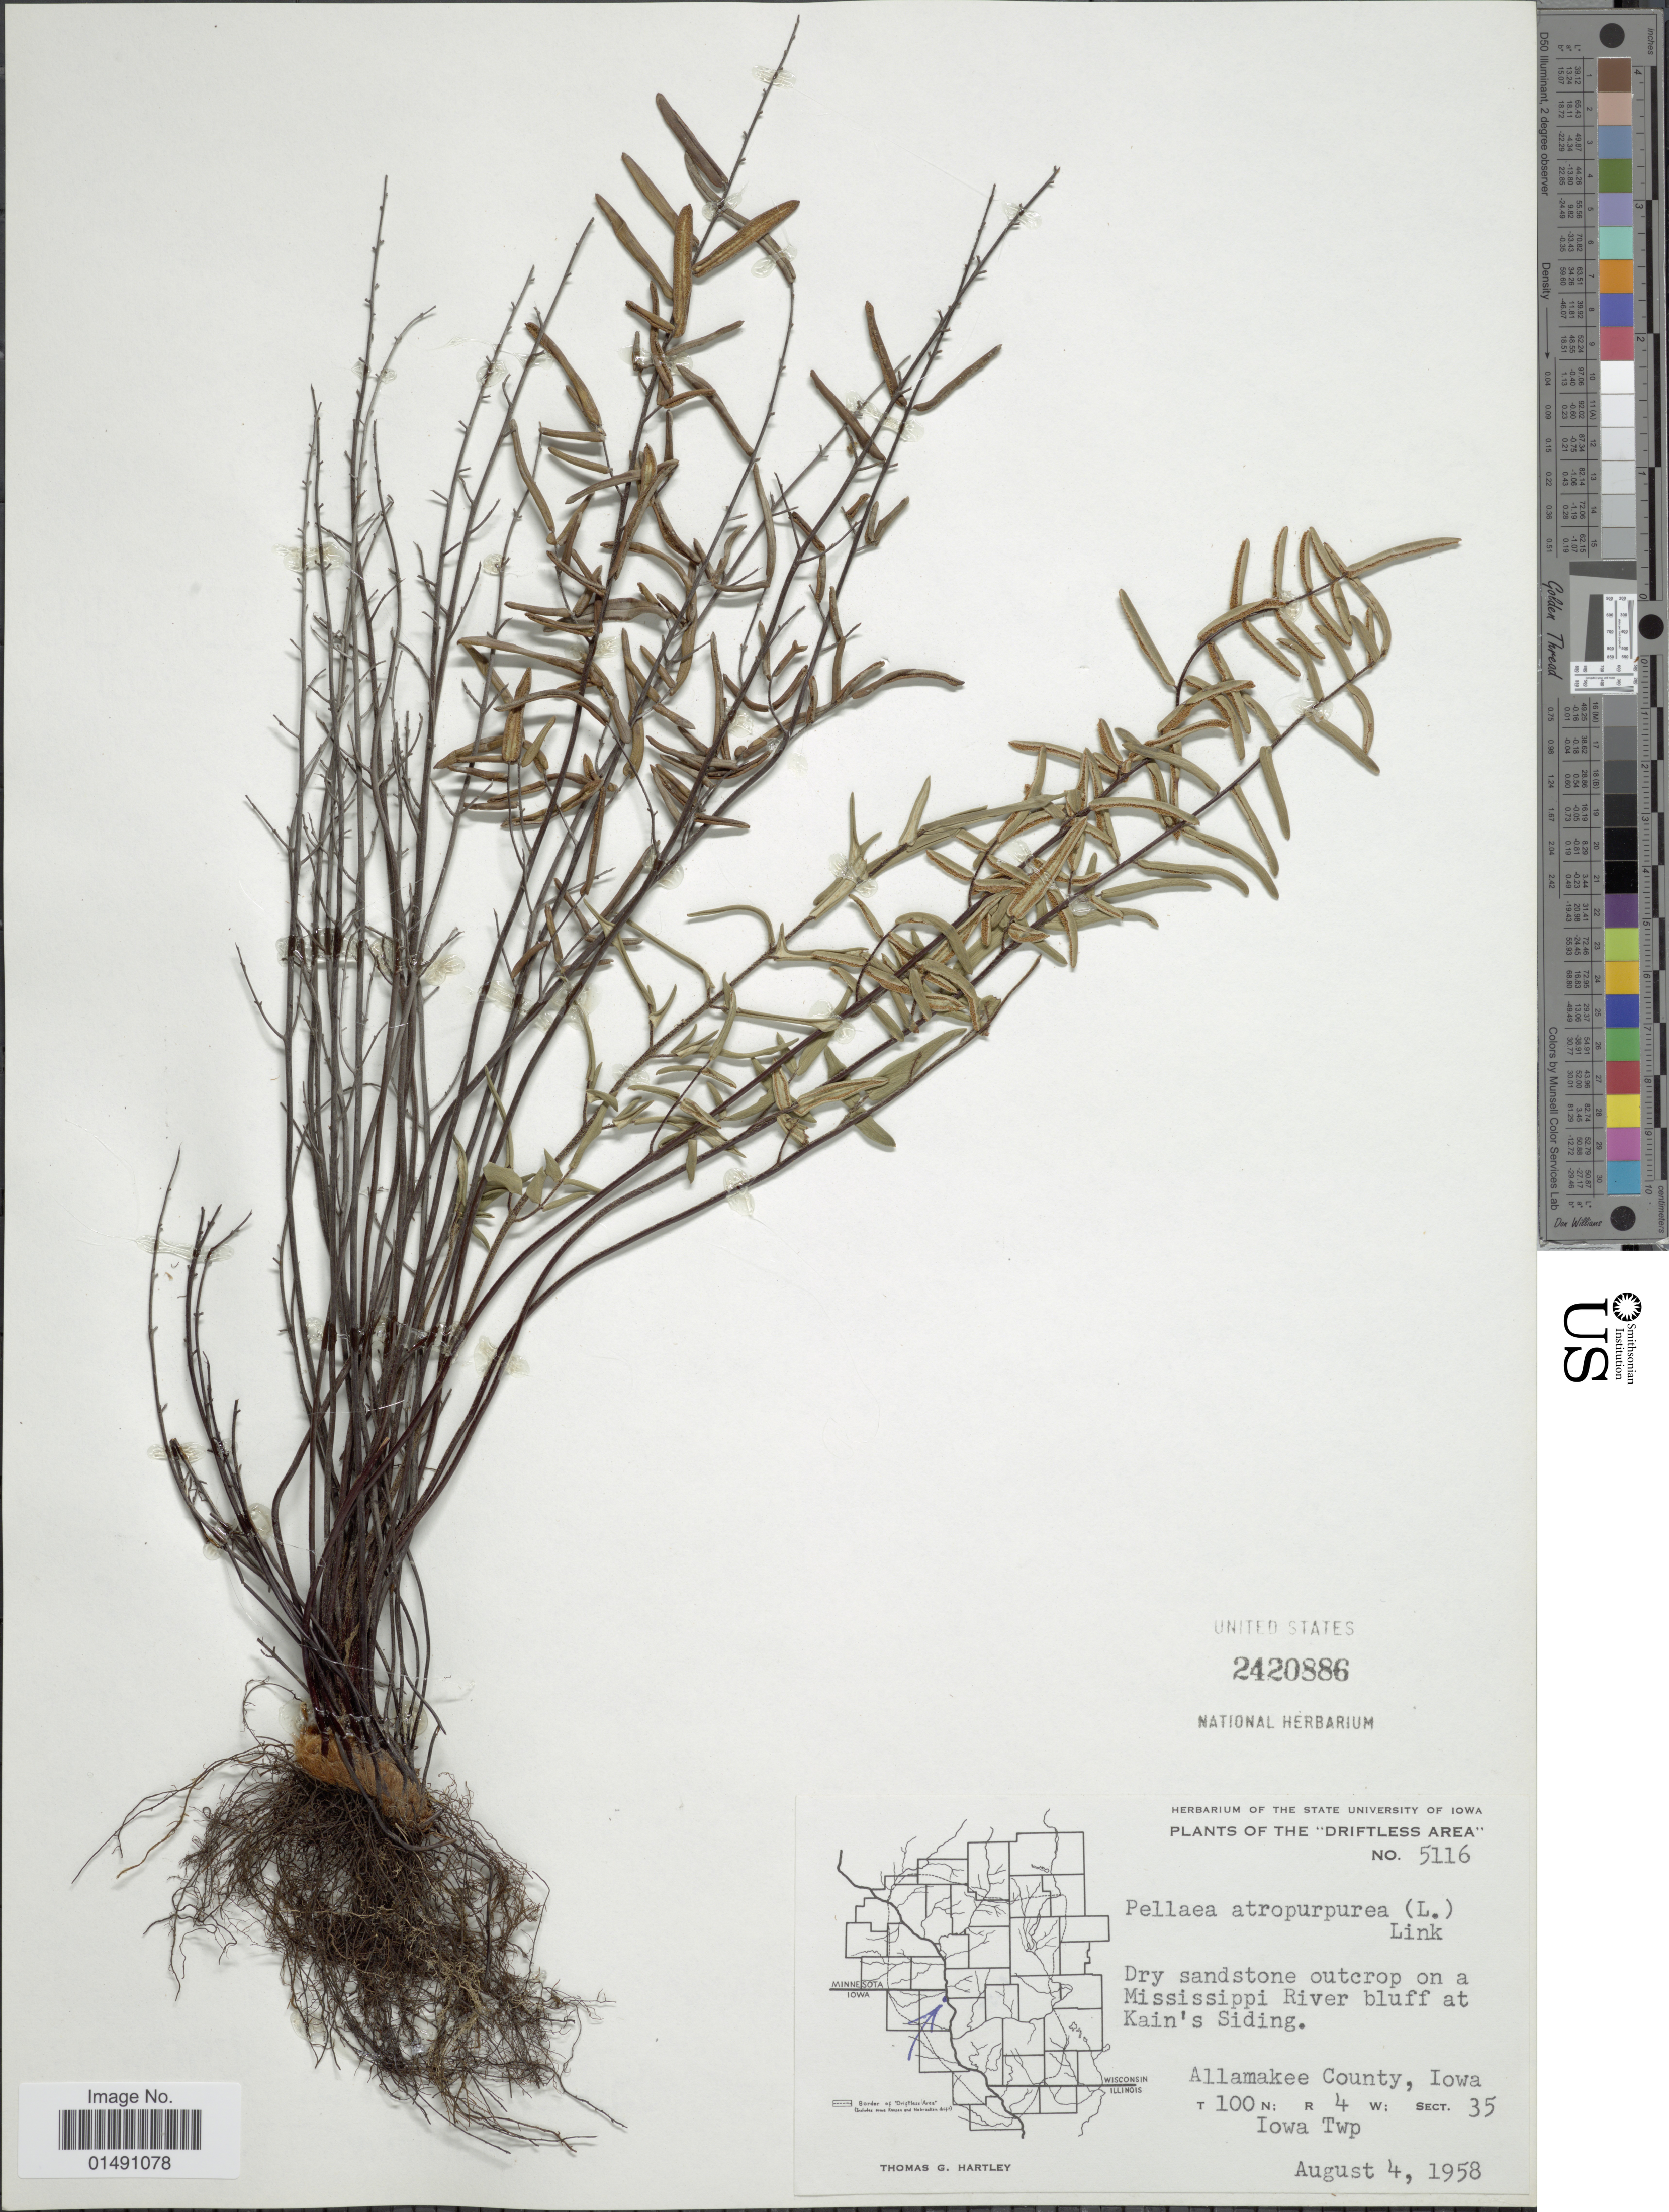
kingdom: Plantae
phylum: Tracheophyta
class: Polypodiopsida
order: Polypodiales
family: Pteridaceae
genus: Pellaea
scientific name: Pellaea atropurpurea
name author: (L.) Link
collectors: T. G. Hartley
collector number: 5116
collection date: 1958-08-04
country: United States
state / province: Iowa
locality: The 'Driftless Area', Dry sandstone outcrop on a Mississppi River bluff at Kain's Siding, Allamakee County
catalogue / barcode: US 2420886